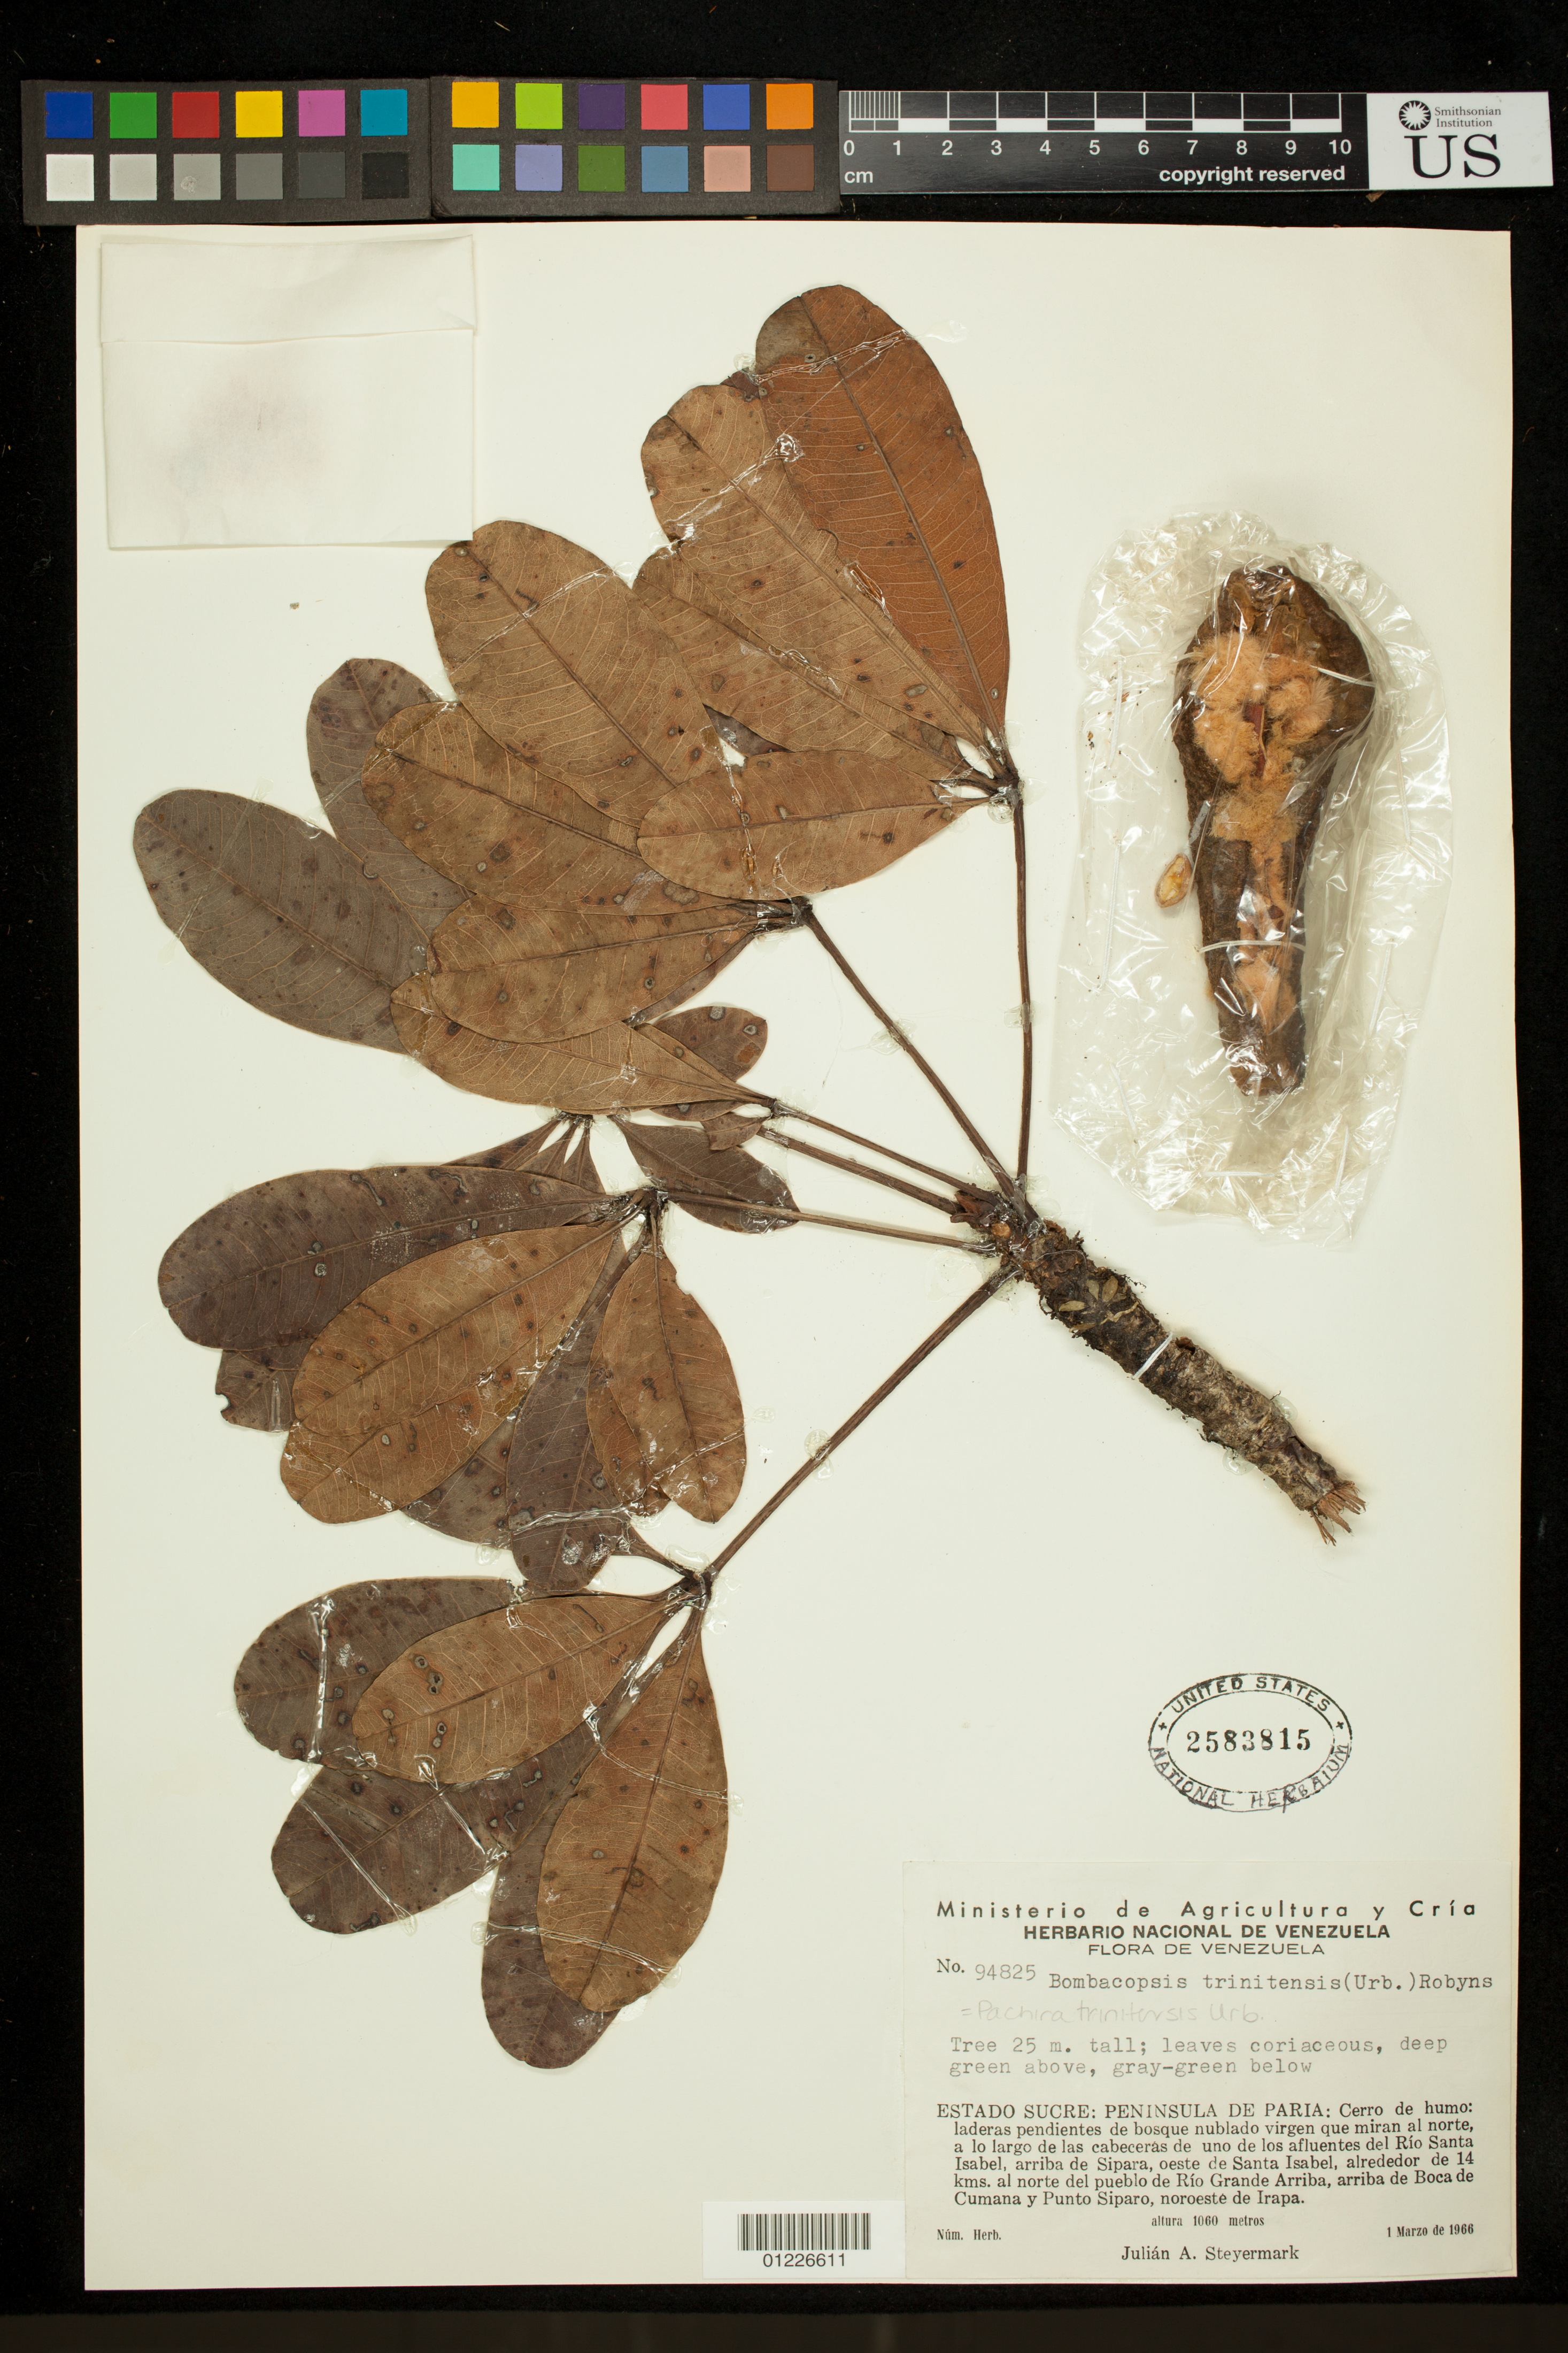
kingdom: Plantae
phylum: Tracheophyta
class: Magnoliopsida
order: Malvales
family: Malvaceae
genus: Pachira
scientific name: Pachira trinitensis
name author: Urb.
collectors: J. Steyermark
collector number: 94825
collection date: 1966-03-01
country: Venezuela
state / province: Sucre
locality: Peninsula de Paria.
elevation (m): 1060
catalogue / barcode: US 2583815